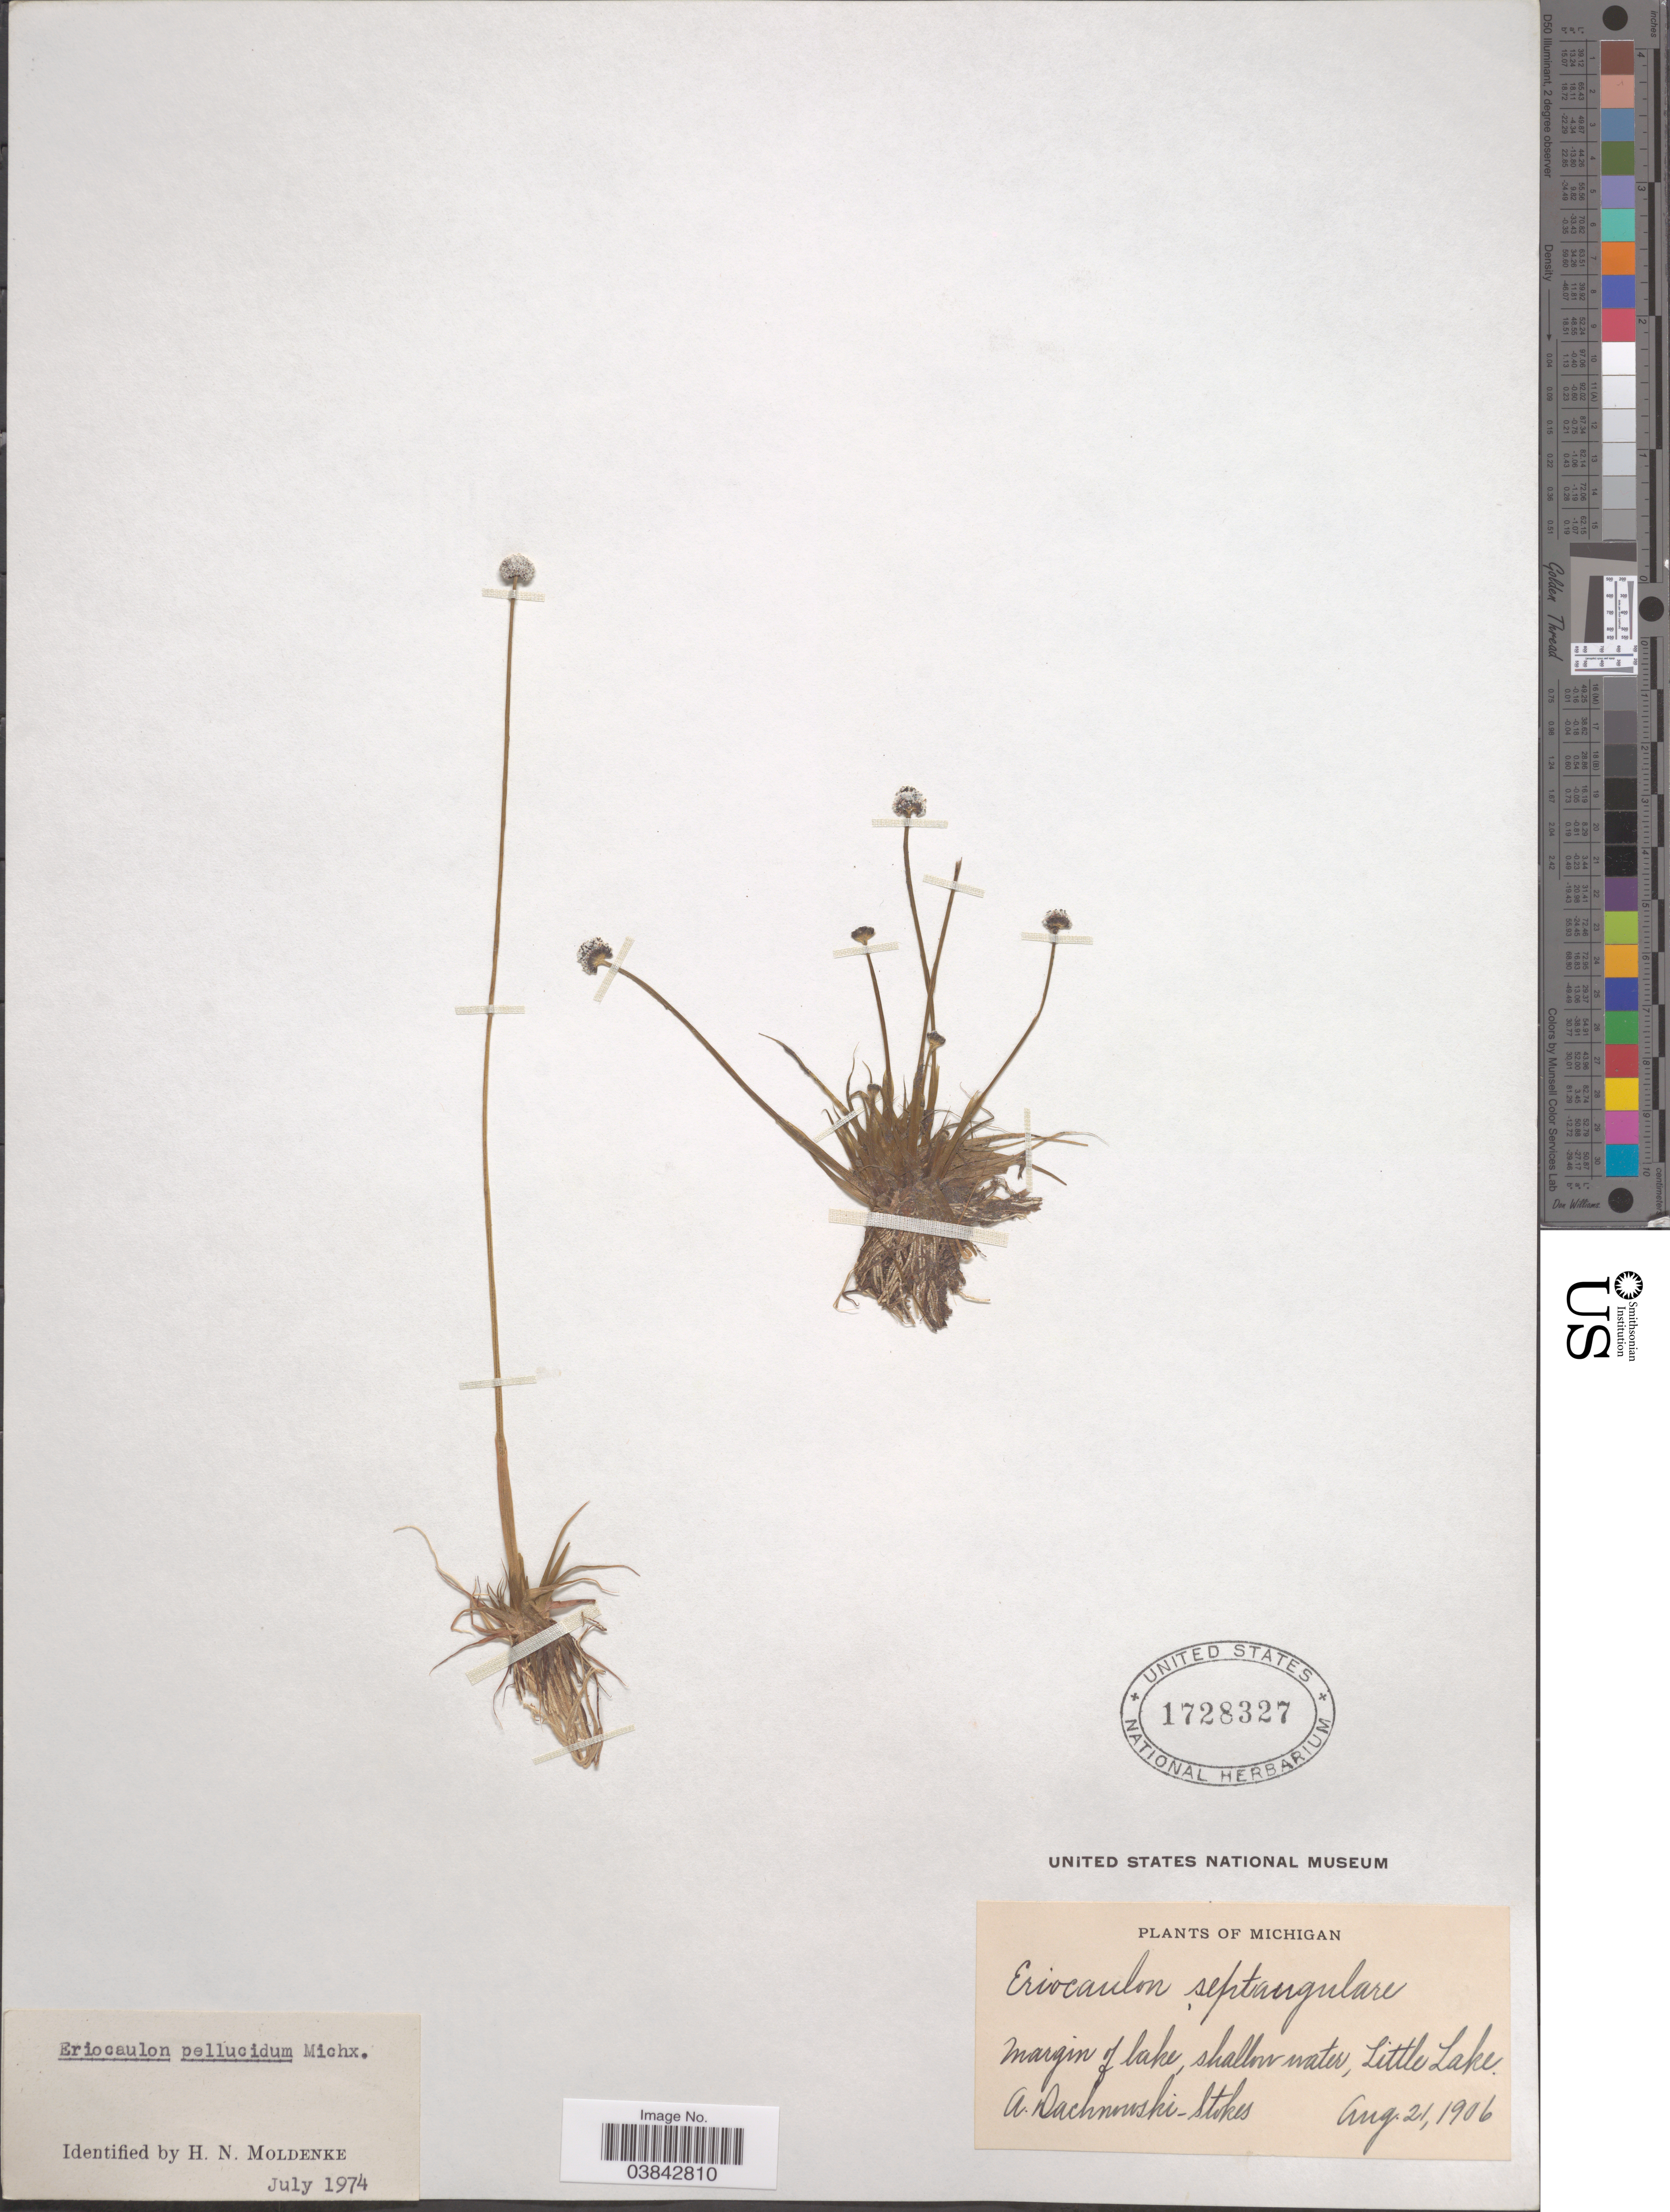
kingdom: Plantae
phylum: Tracheophyta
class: Liliopsida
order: Poales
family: Eriocaulaceae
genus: Eriocaulon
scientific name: Eriocaulon aquaticum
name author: (Hill) Druce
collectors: A. P. Dachnowski-Stokes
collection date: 1906-08-21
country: United States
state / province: Michigan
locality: Margin of lake, Shallow water, Little Lake.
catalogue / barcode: US 1728327